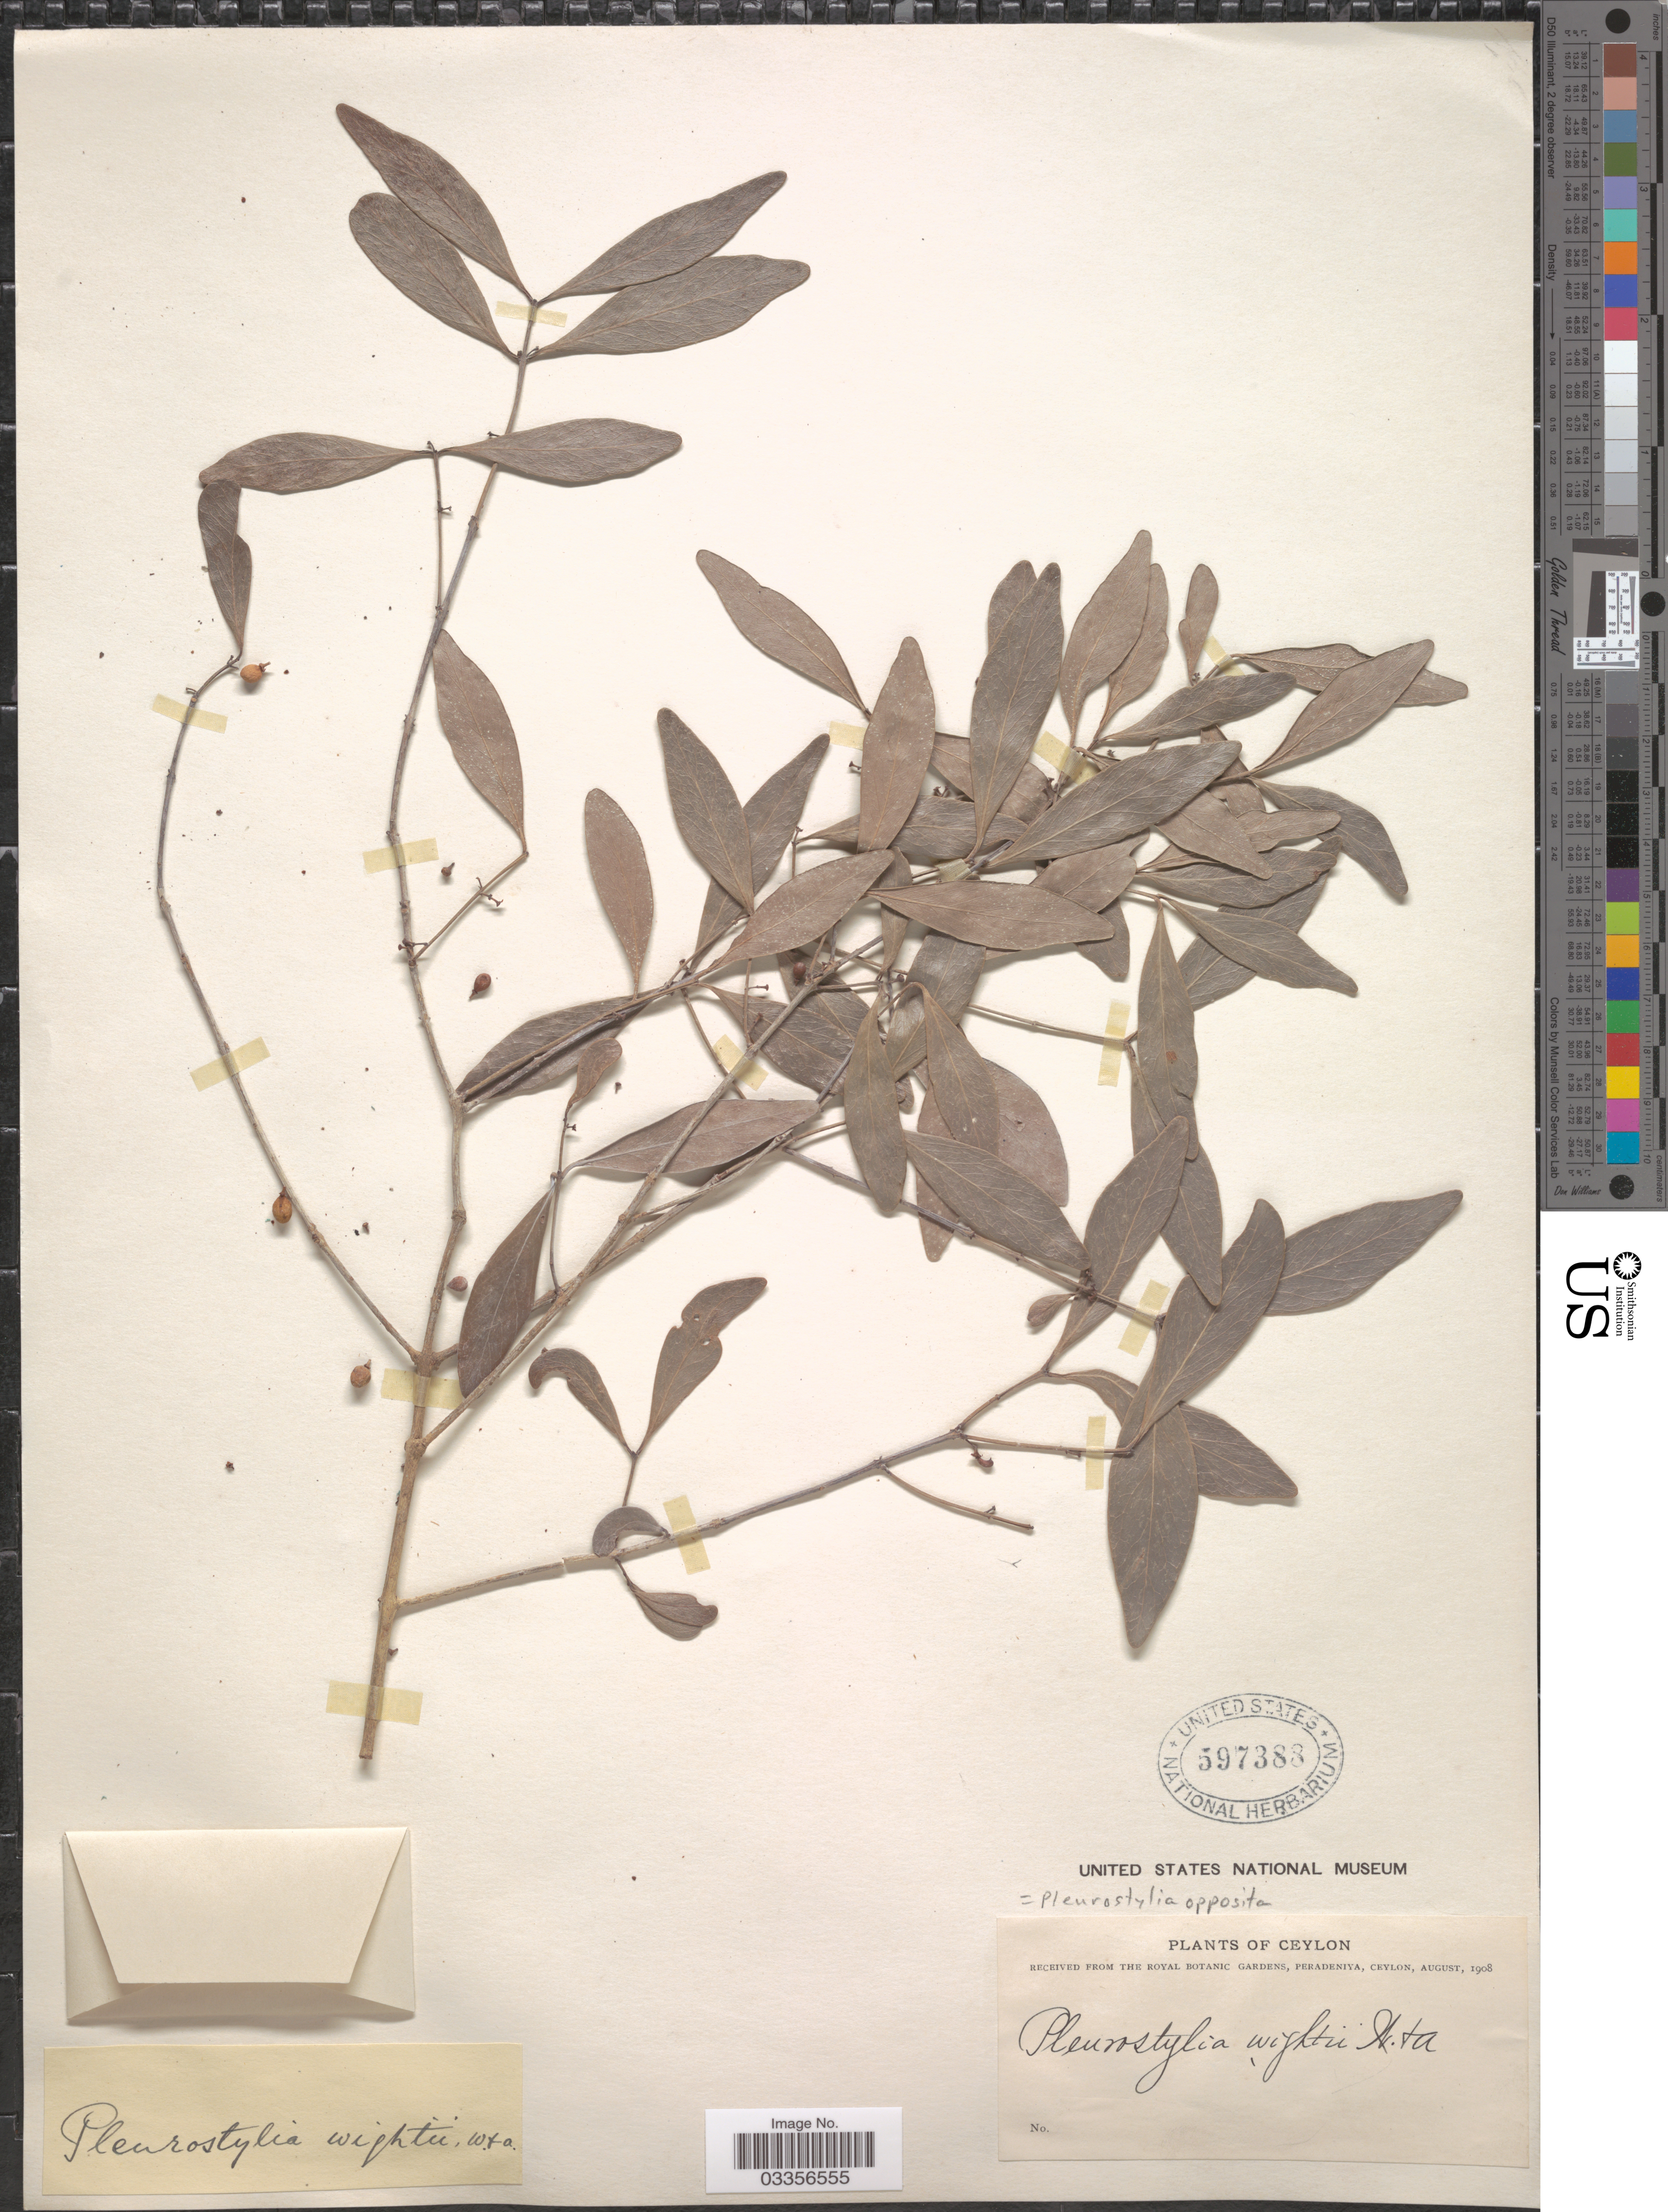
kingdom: Plantae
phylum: Tracheophyta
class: Magnoliopsida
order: Celastrales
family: Celastraceae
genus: Pleurostylia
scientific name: Pleurostylia opposita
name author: (Wall.) Alston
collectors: P. Royal Botanic Gardens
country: Sri Lanka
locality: Ceylon.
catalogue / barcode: US 597388